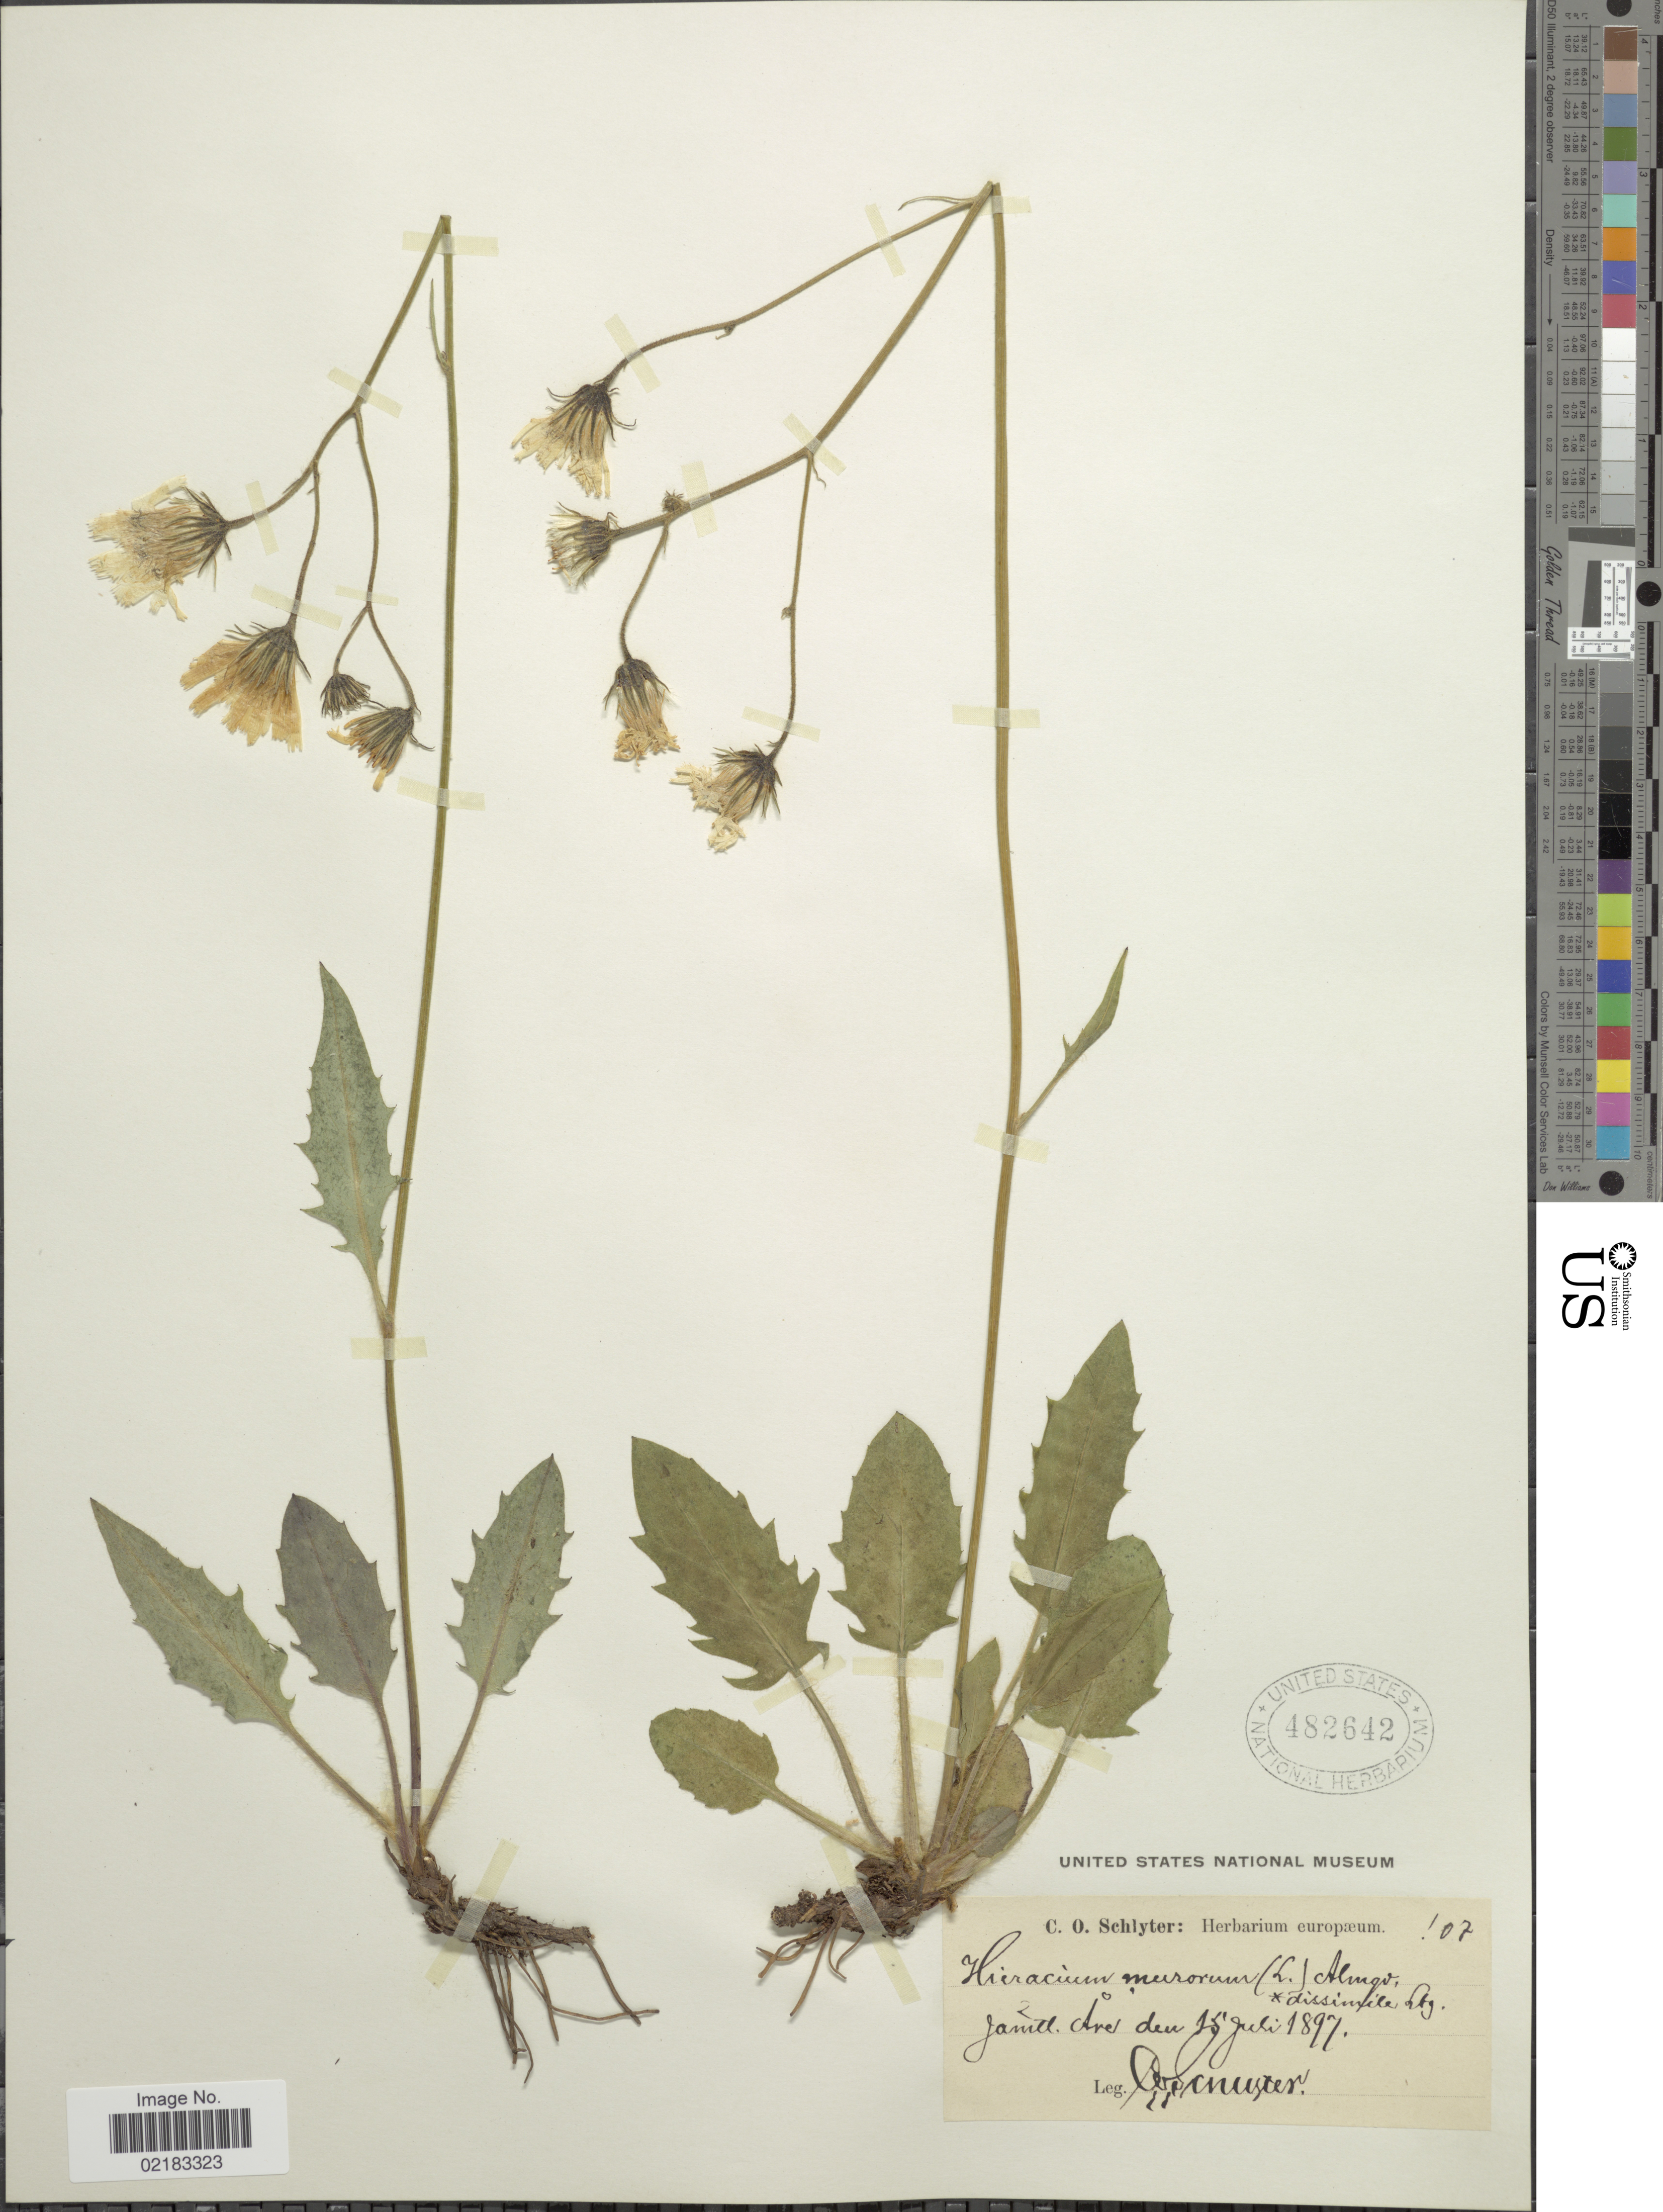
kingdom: Plantae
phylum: Tracheophyta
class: Magnoliopsida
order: Asterales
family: Asteraceae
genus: Hieracium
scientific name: Hieracium murorum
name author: L.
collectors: C. Schlyter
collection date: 1897-07-15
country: Sweden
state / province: Jämtland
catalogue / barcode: US 482642